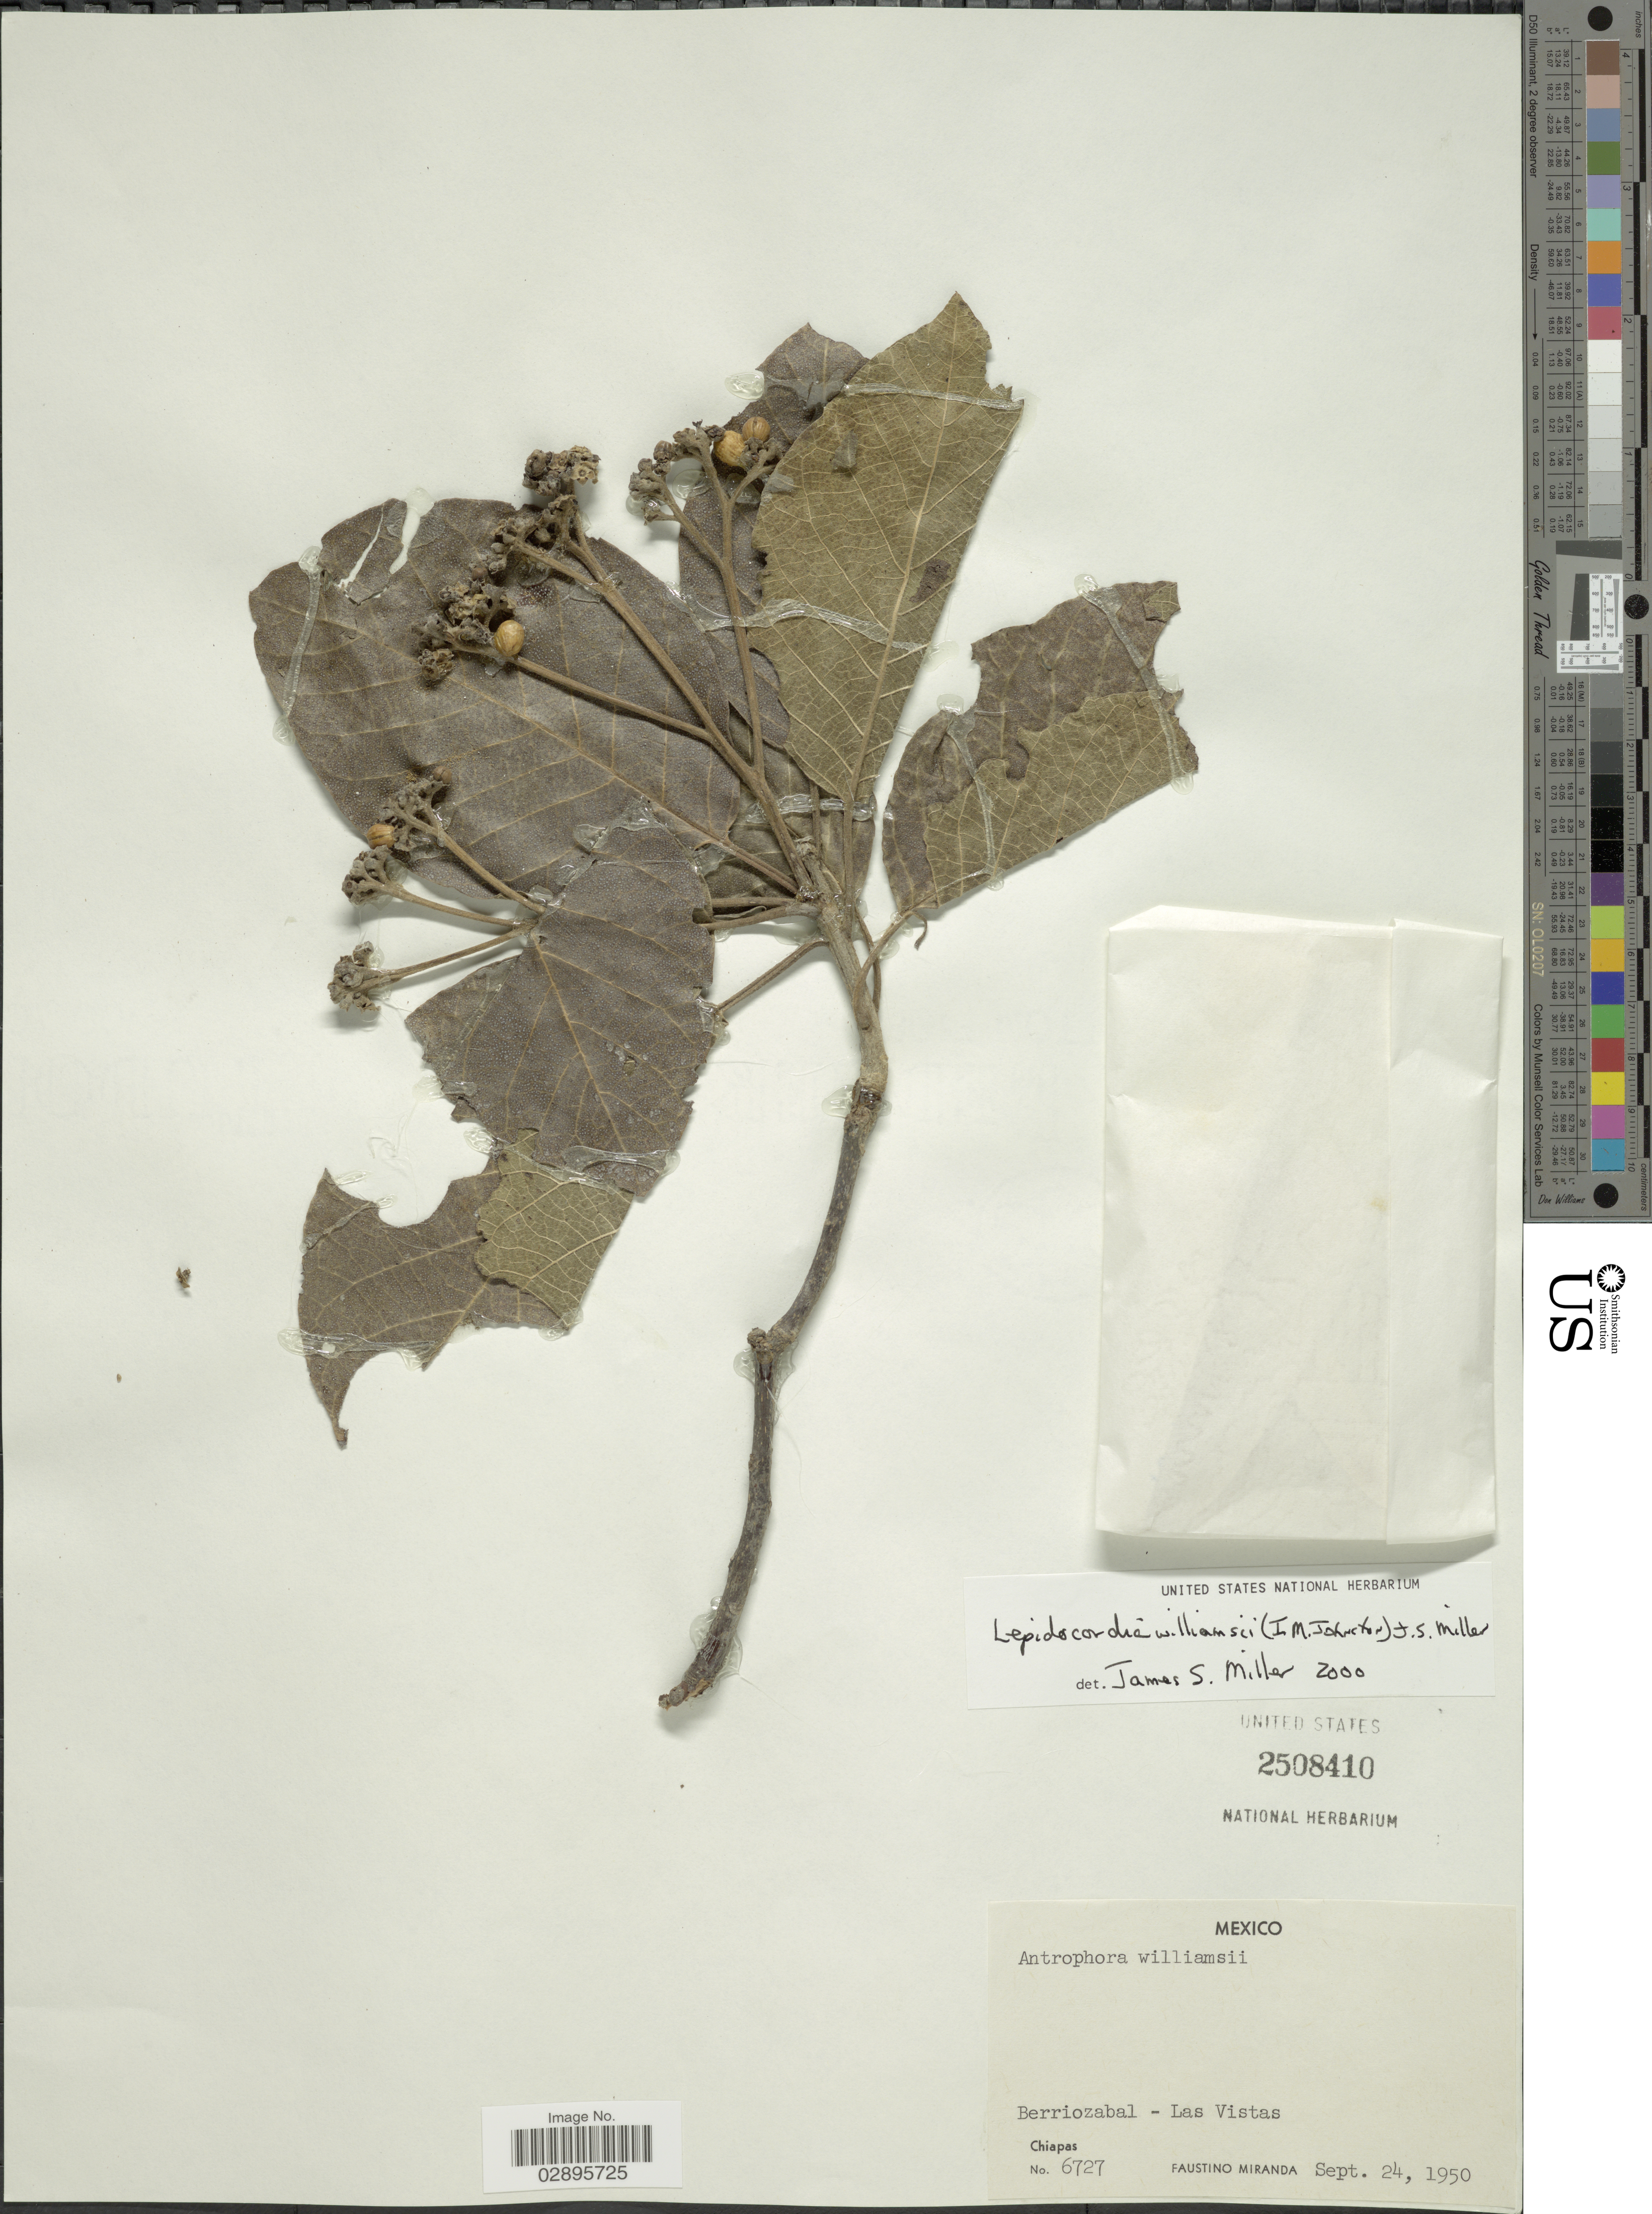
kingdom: Plantae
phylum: Tracheophyta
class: Magnoliopsida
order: Boraginales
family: Ehretiaceae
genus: Lepidocordia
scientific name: Lepidocordia sp.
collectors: F. Miranda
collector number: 6727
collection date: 1950-09-24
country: Mexico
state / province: Chiapas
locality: Berriozabal - Las Vistas.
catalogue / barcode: US 2508410